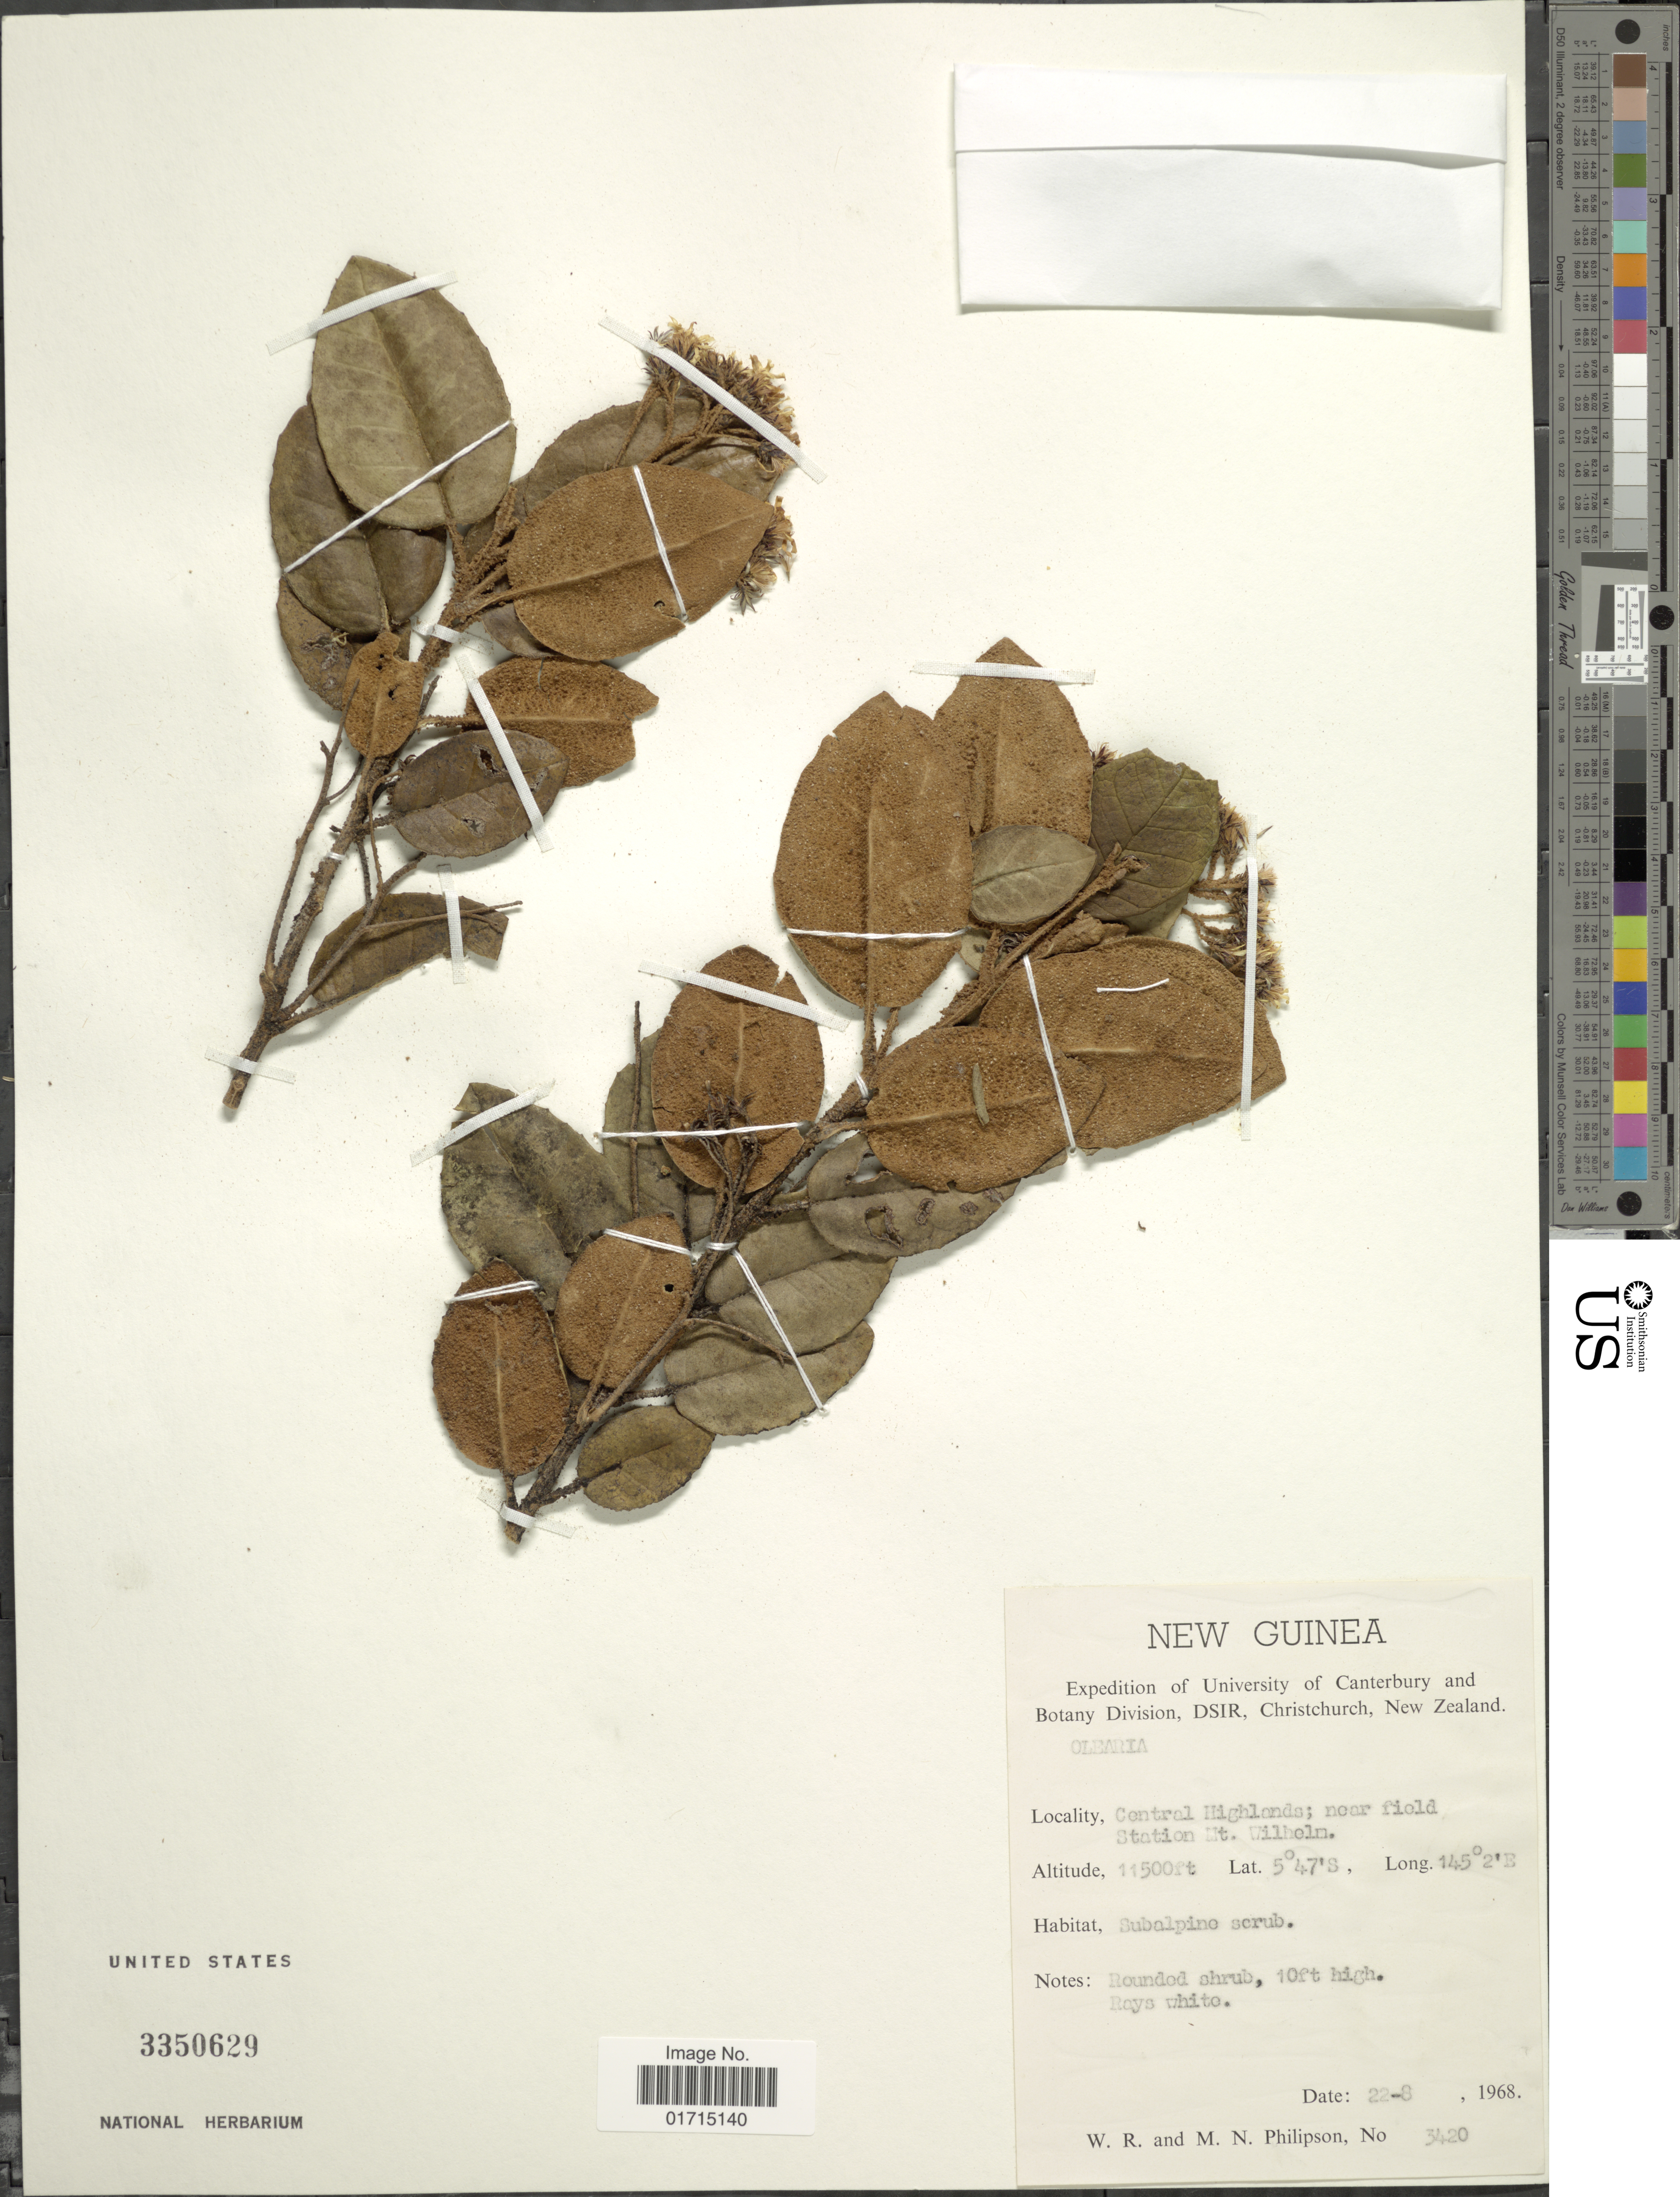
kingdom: Plantae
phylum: Tracheophyta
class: Magnoliopsida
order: Asterales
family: Asteraceae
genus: Olearia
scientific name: Olearia sp.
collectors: W. R. Philipson & M. Philipson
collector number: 3420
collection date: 1968-08-22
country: Papua New Guinea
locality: Central Highlands; near field Station Mt. Wilhelm.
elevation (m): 3505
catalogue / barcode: US 3350629